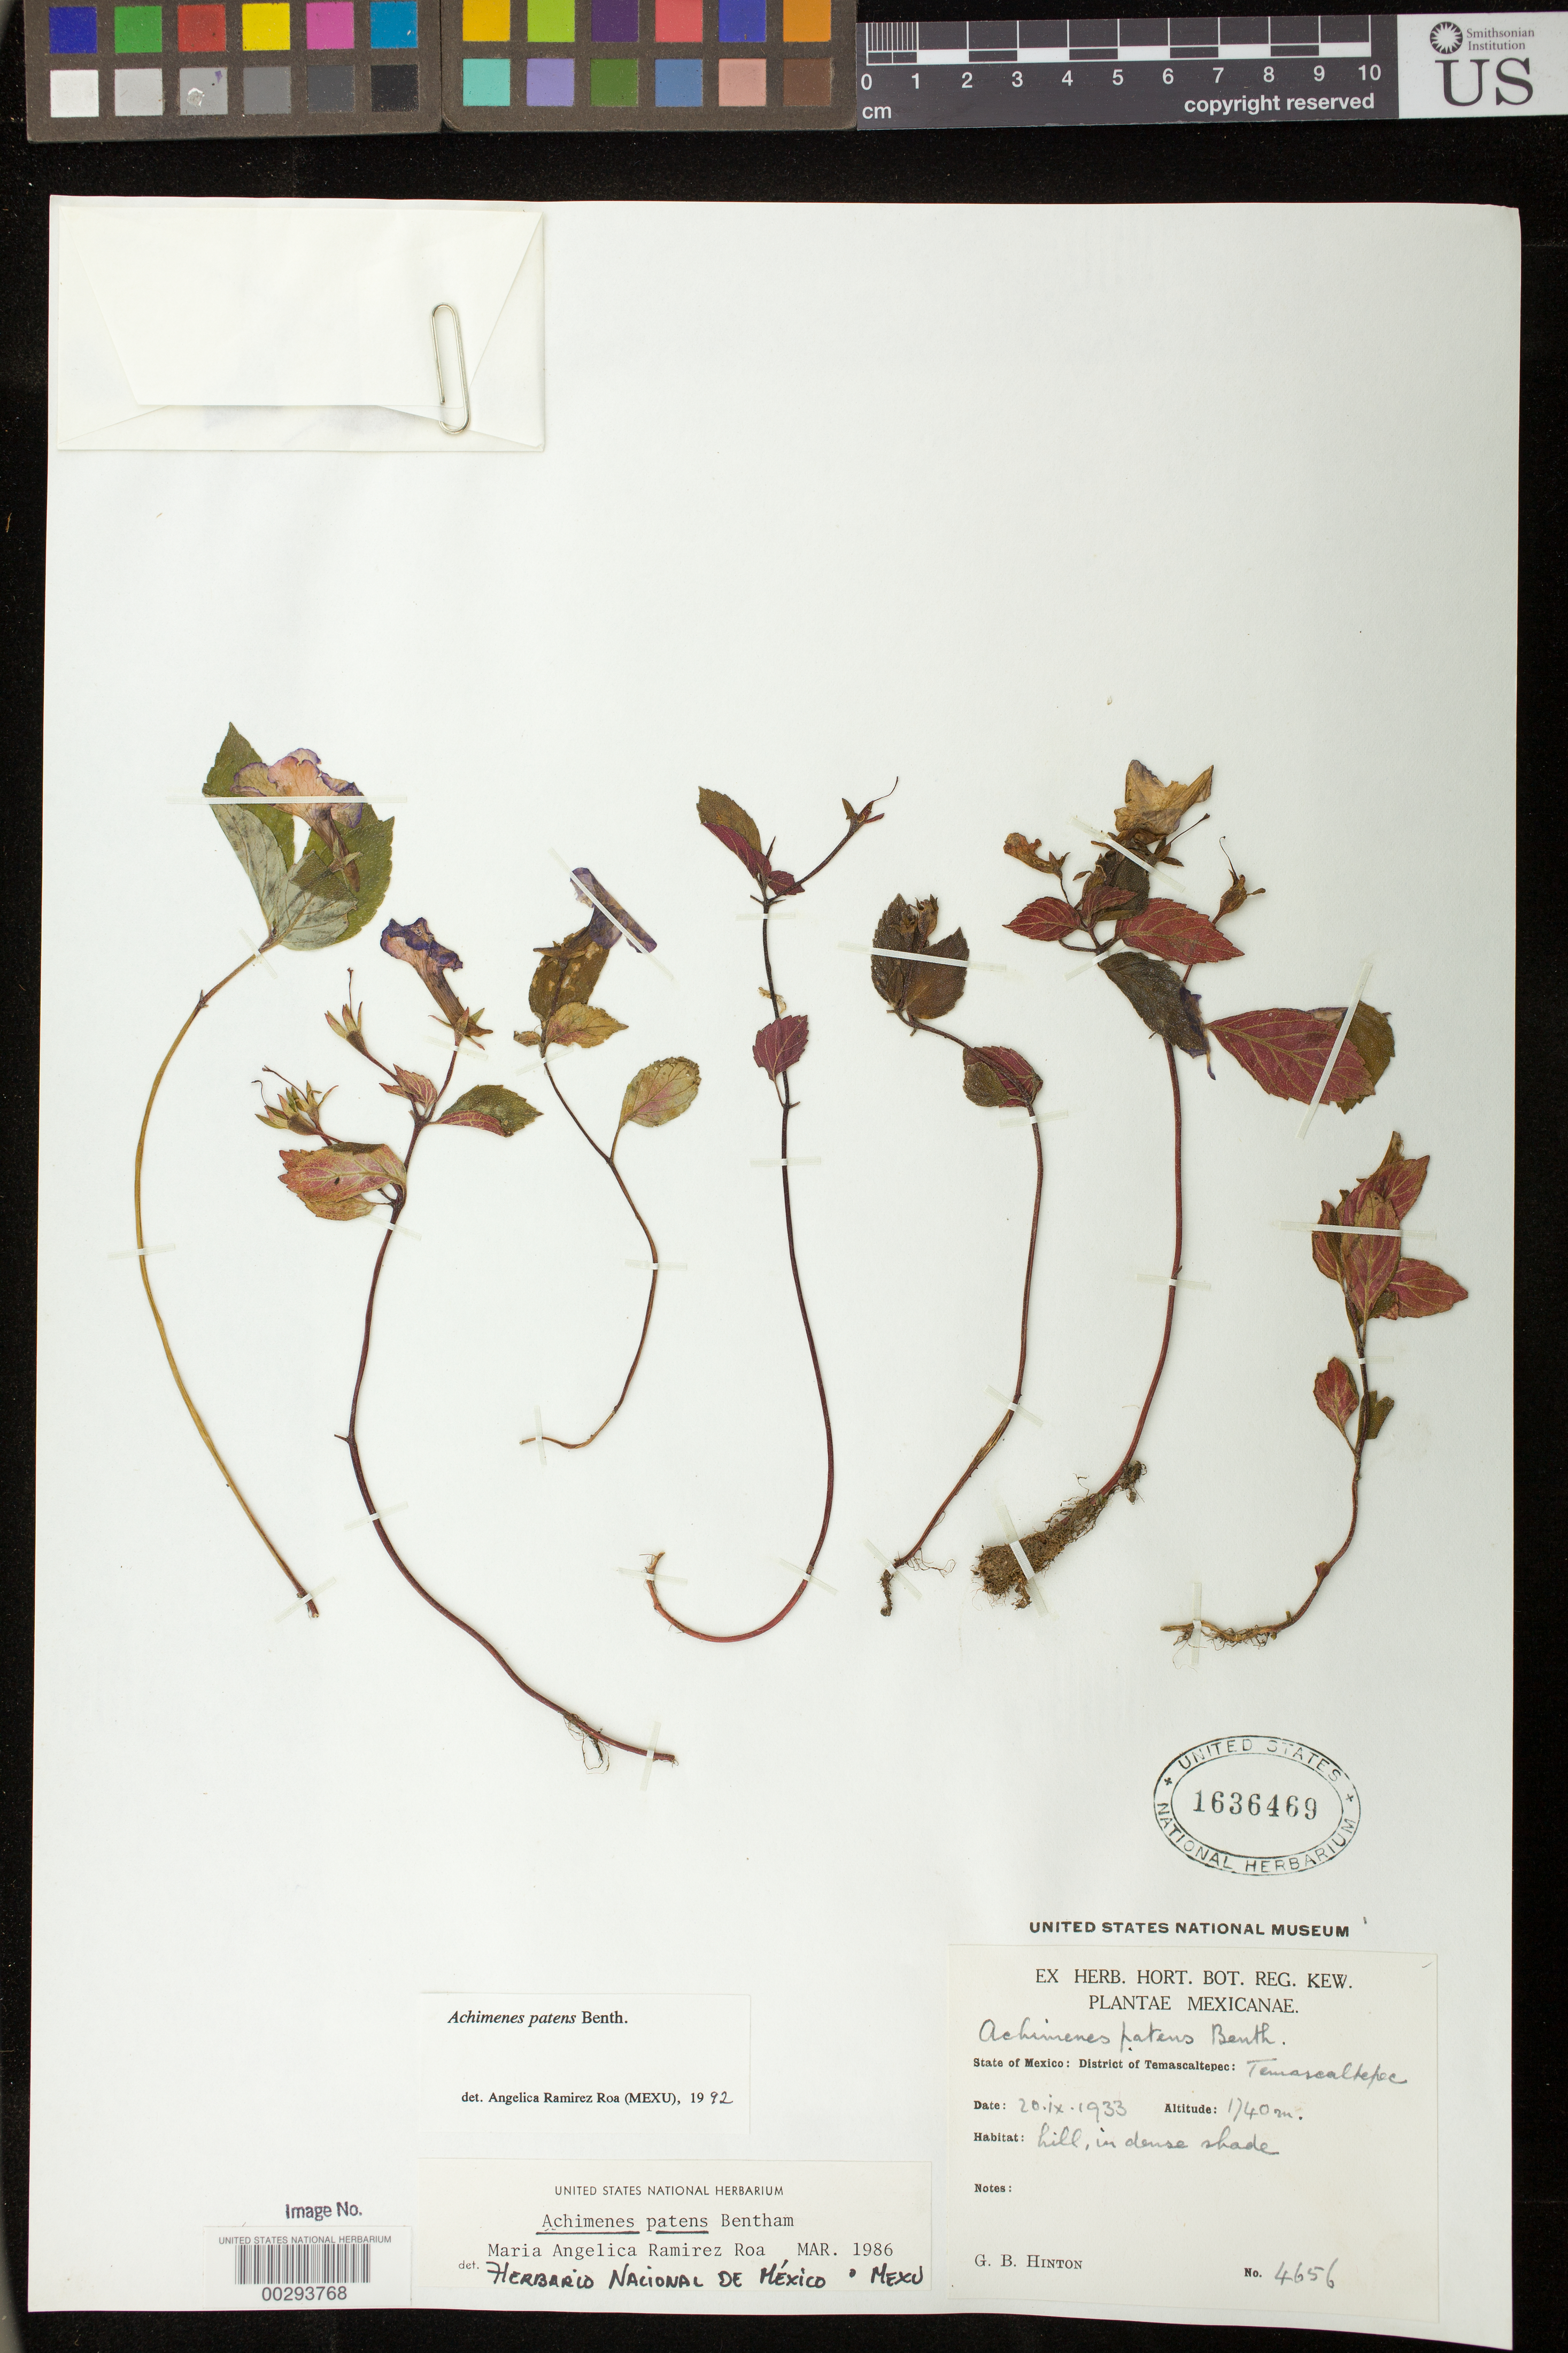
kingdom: Plantae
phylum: Tracheophyta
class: Magnoliopsida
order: Lamiales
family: Gesneriaceae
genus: Achimenes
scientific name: Achimenes patens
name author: Benth.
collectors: G. B. Hinton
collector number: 4656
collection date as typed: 20 Sep 1933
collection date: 1933-09-20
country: Mexico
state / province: México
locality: Temascaltepec Dist. Temascaltepec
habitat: Hill, in dense shade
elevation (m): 1740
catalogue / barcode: US 1636469